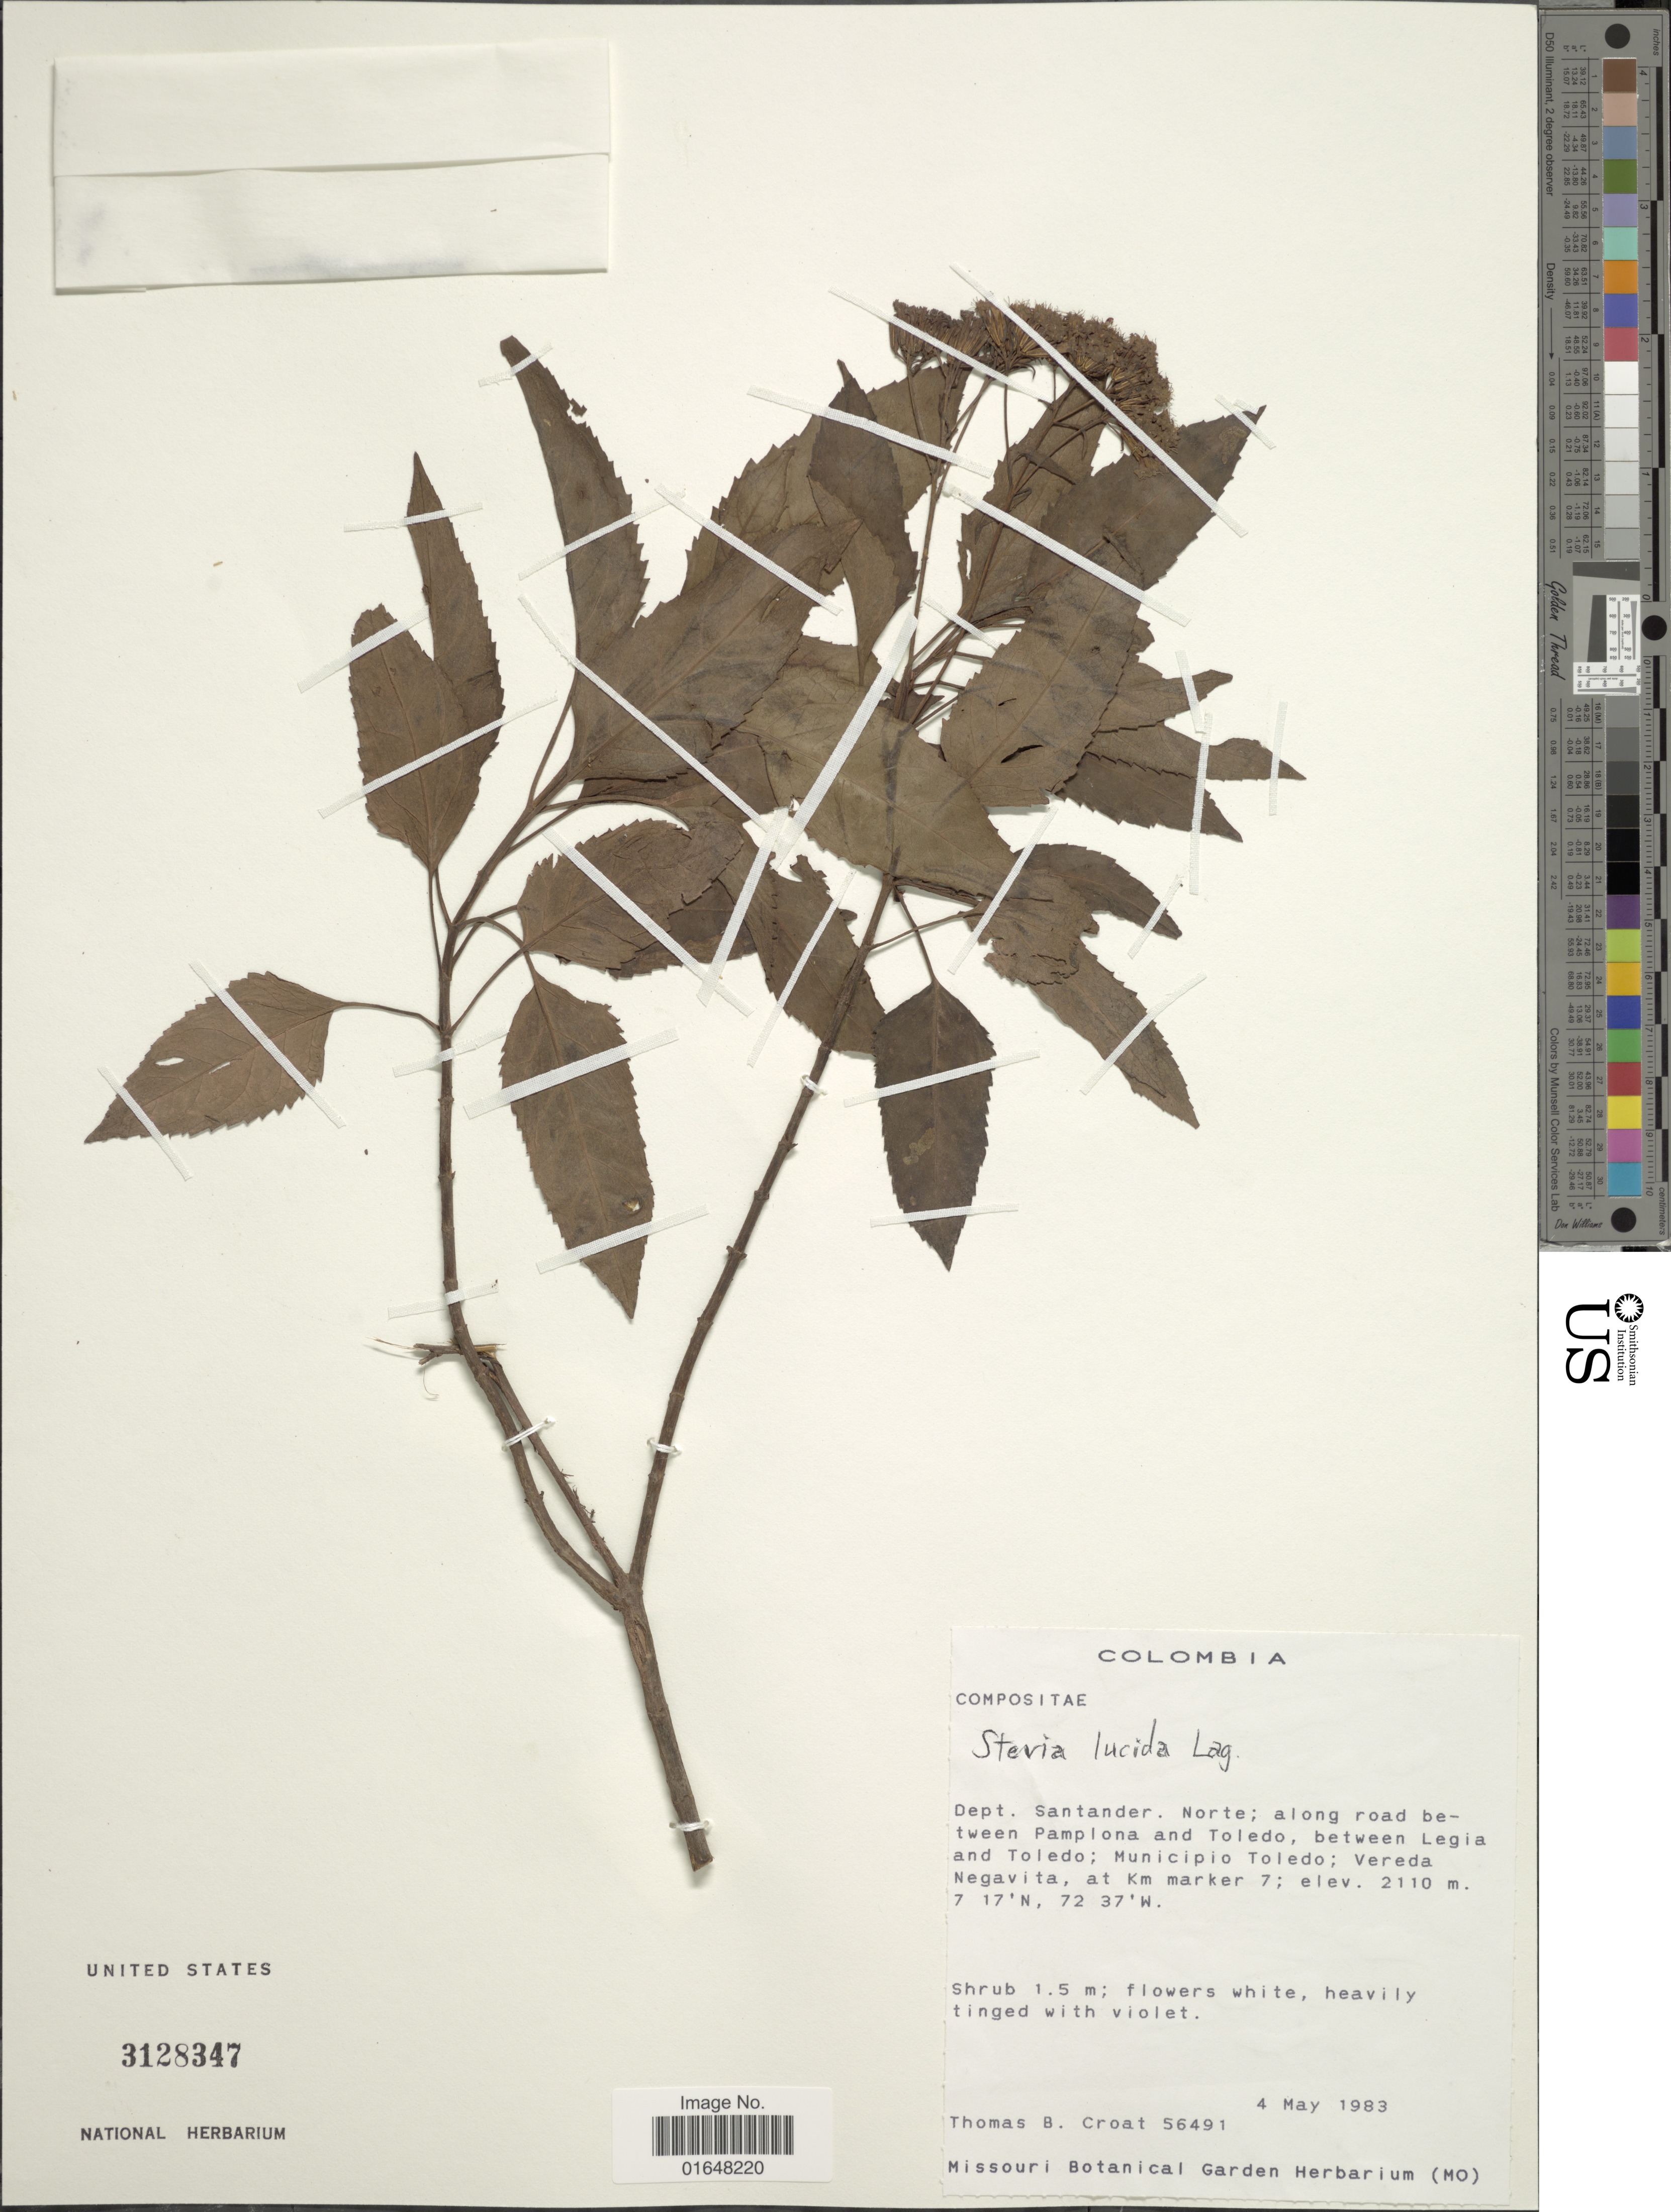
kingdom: Plantae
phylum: Tracheophyta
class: Magnoliopsida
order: Asterales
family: Asteraceae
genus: Stevia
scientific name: Stevia lucida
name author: Lag.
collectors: T. B. Croat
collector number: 56491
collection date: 1983-05-04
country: Colombia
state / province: Norte de Santander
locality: Along road between Pamplona and Toledo, between Legia and Toledo, Municipio Toledo, Vereda Negavita, at km marker 7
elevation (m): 2110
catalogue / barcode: US 3128347